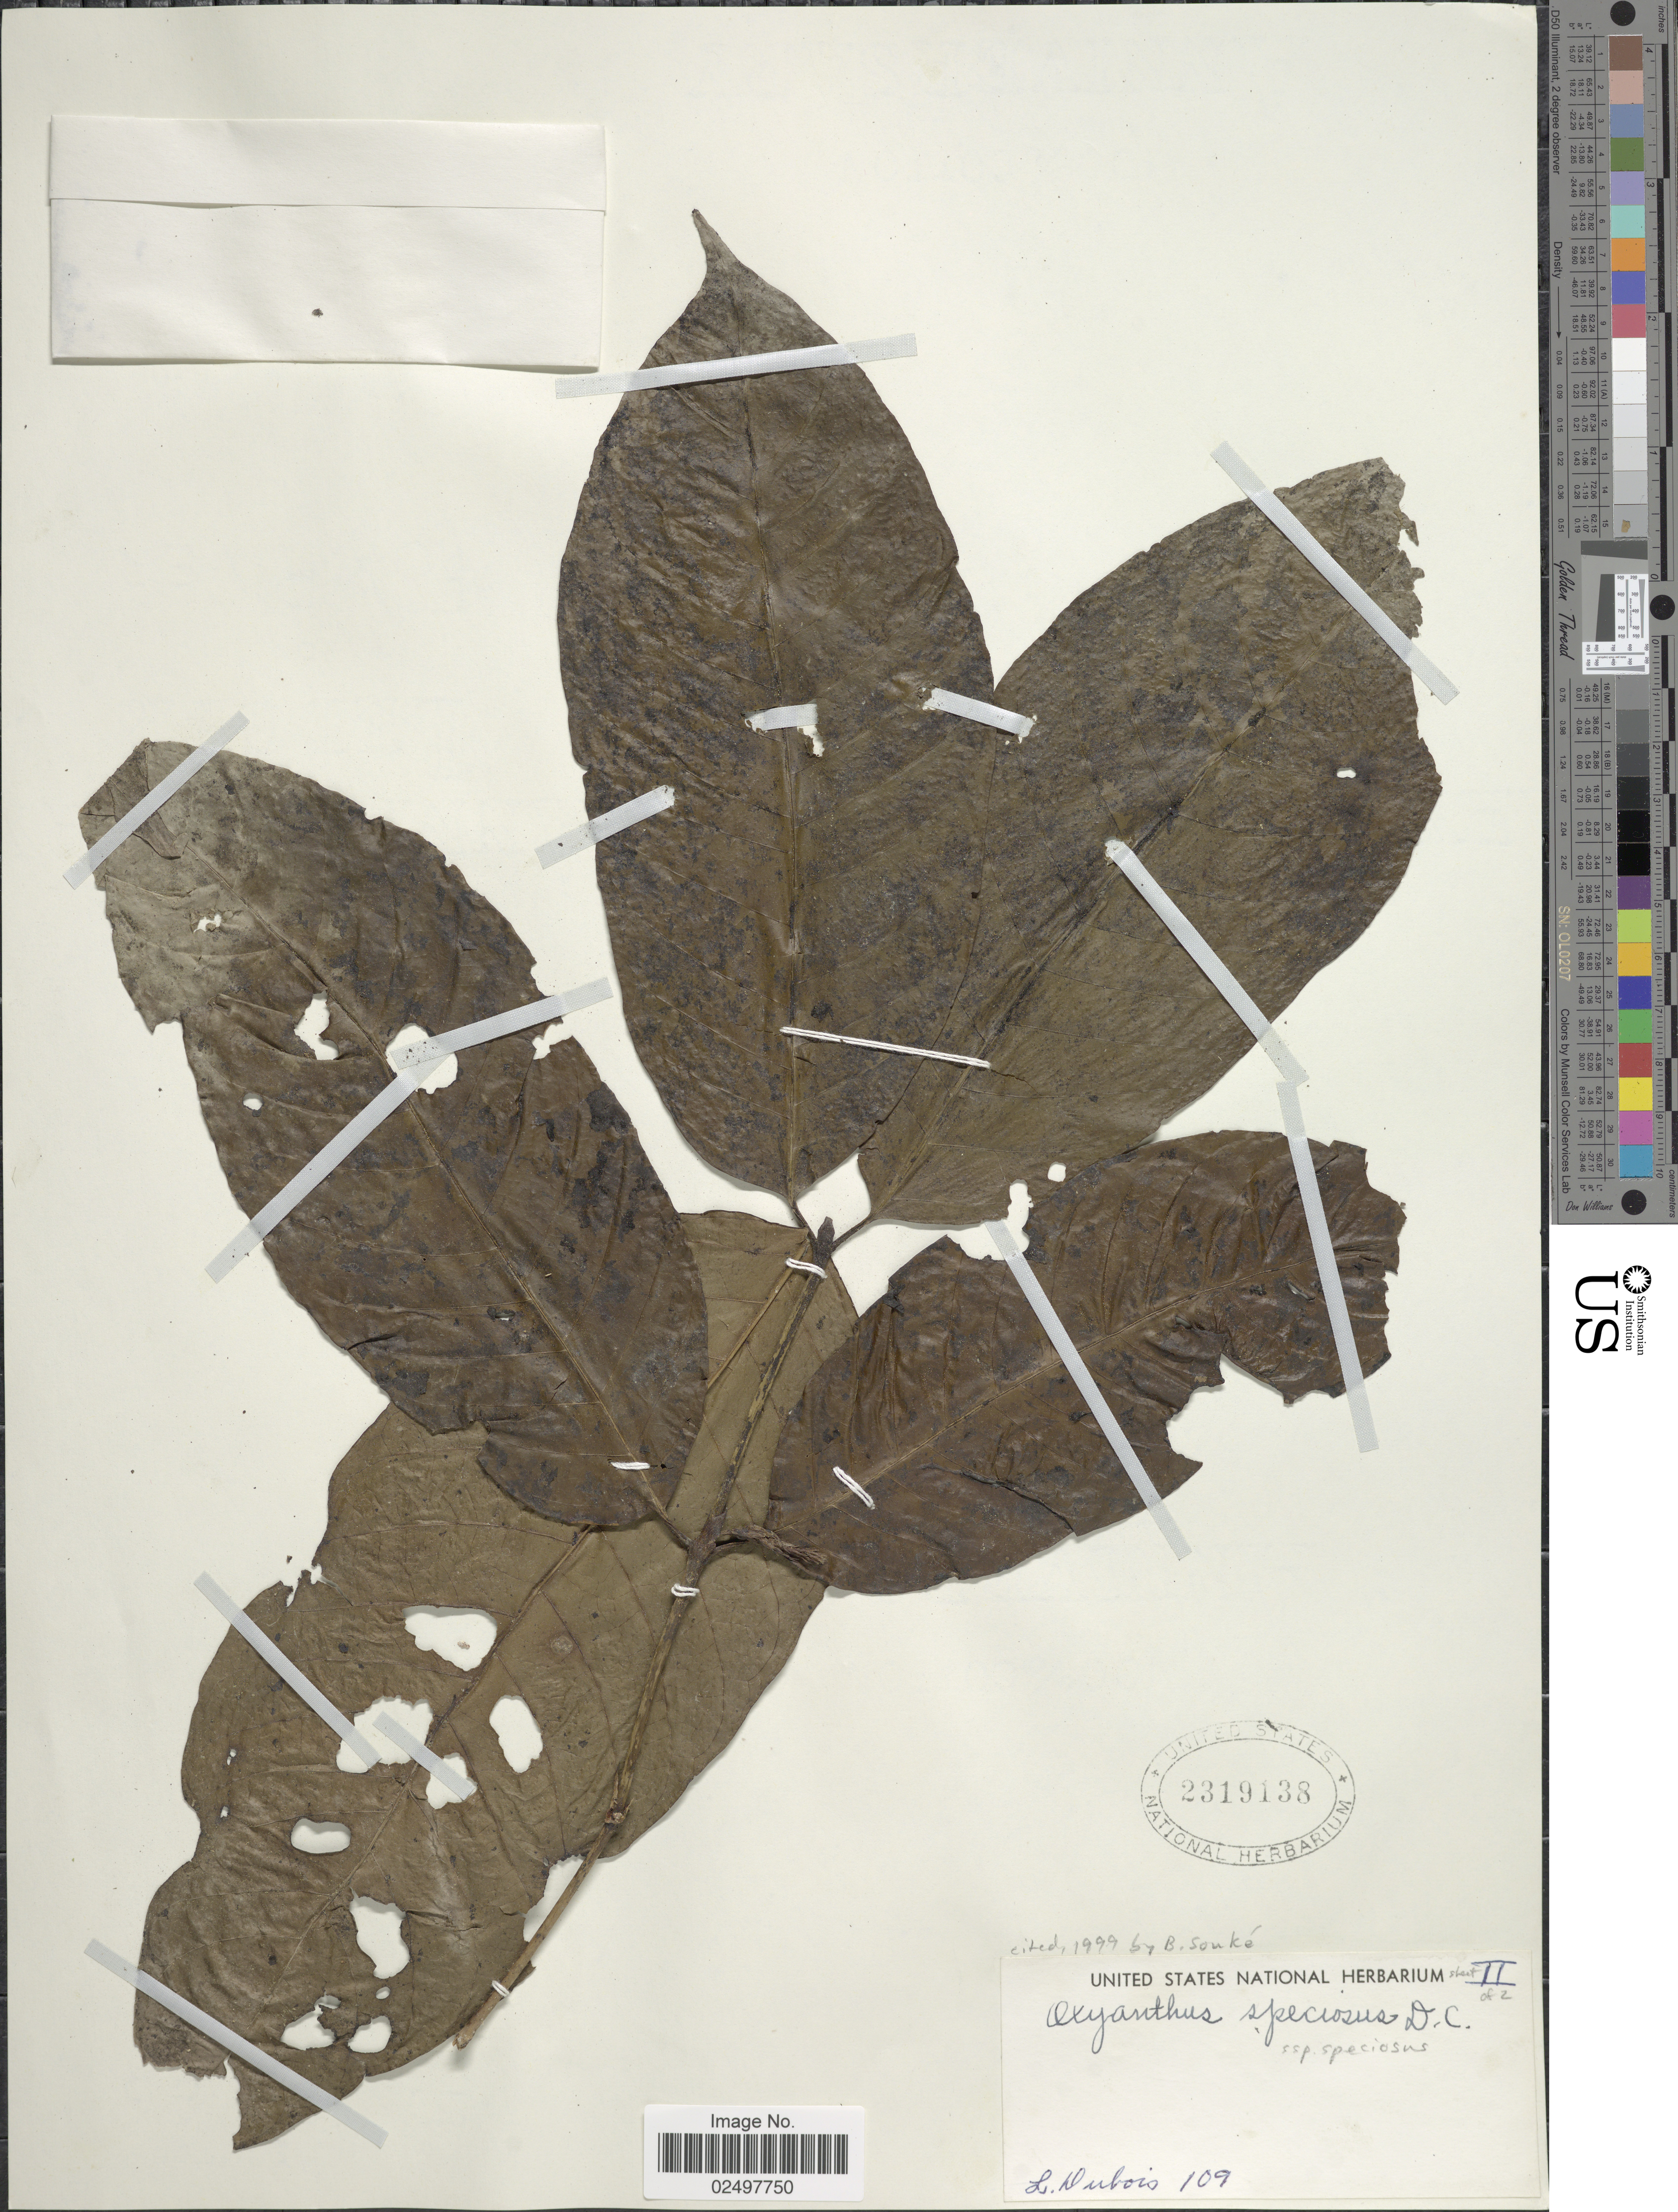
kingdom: Plantae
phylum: Tracheophyta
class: Magnoliopsida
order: Gentianales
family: Rubiaceae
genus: Oxyanthus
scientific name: Oxyanthus speciosus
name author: DC.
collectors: L. Dubois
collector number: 109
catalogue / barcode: US 2319138